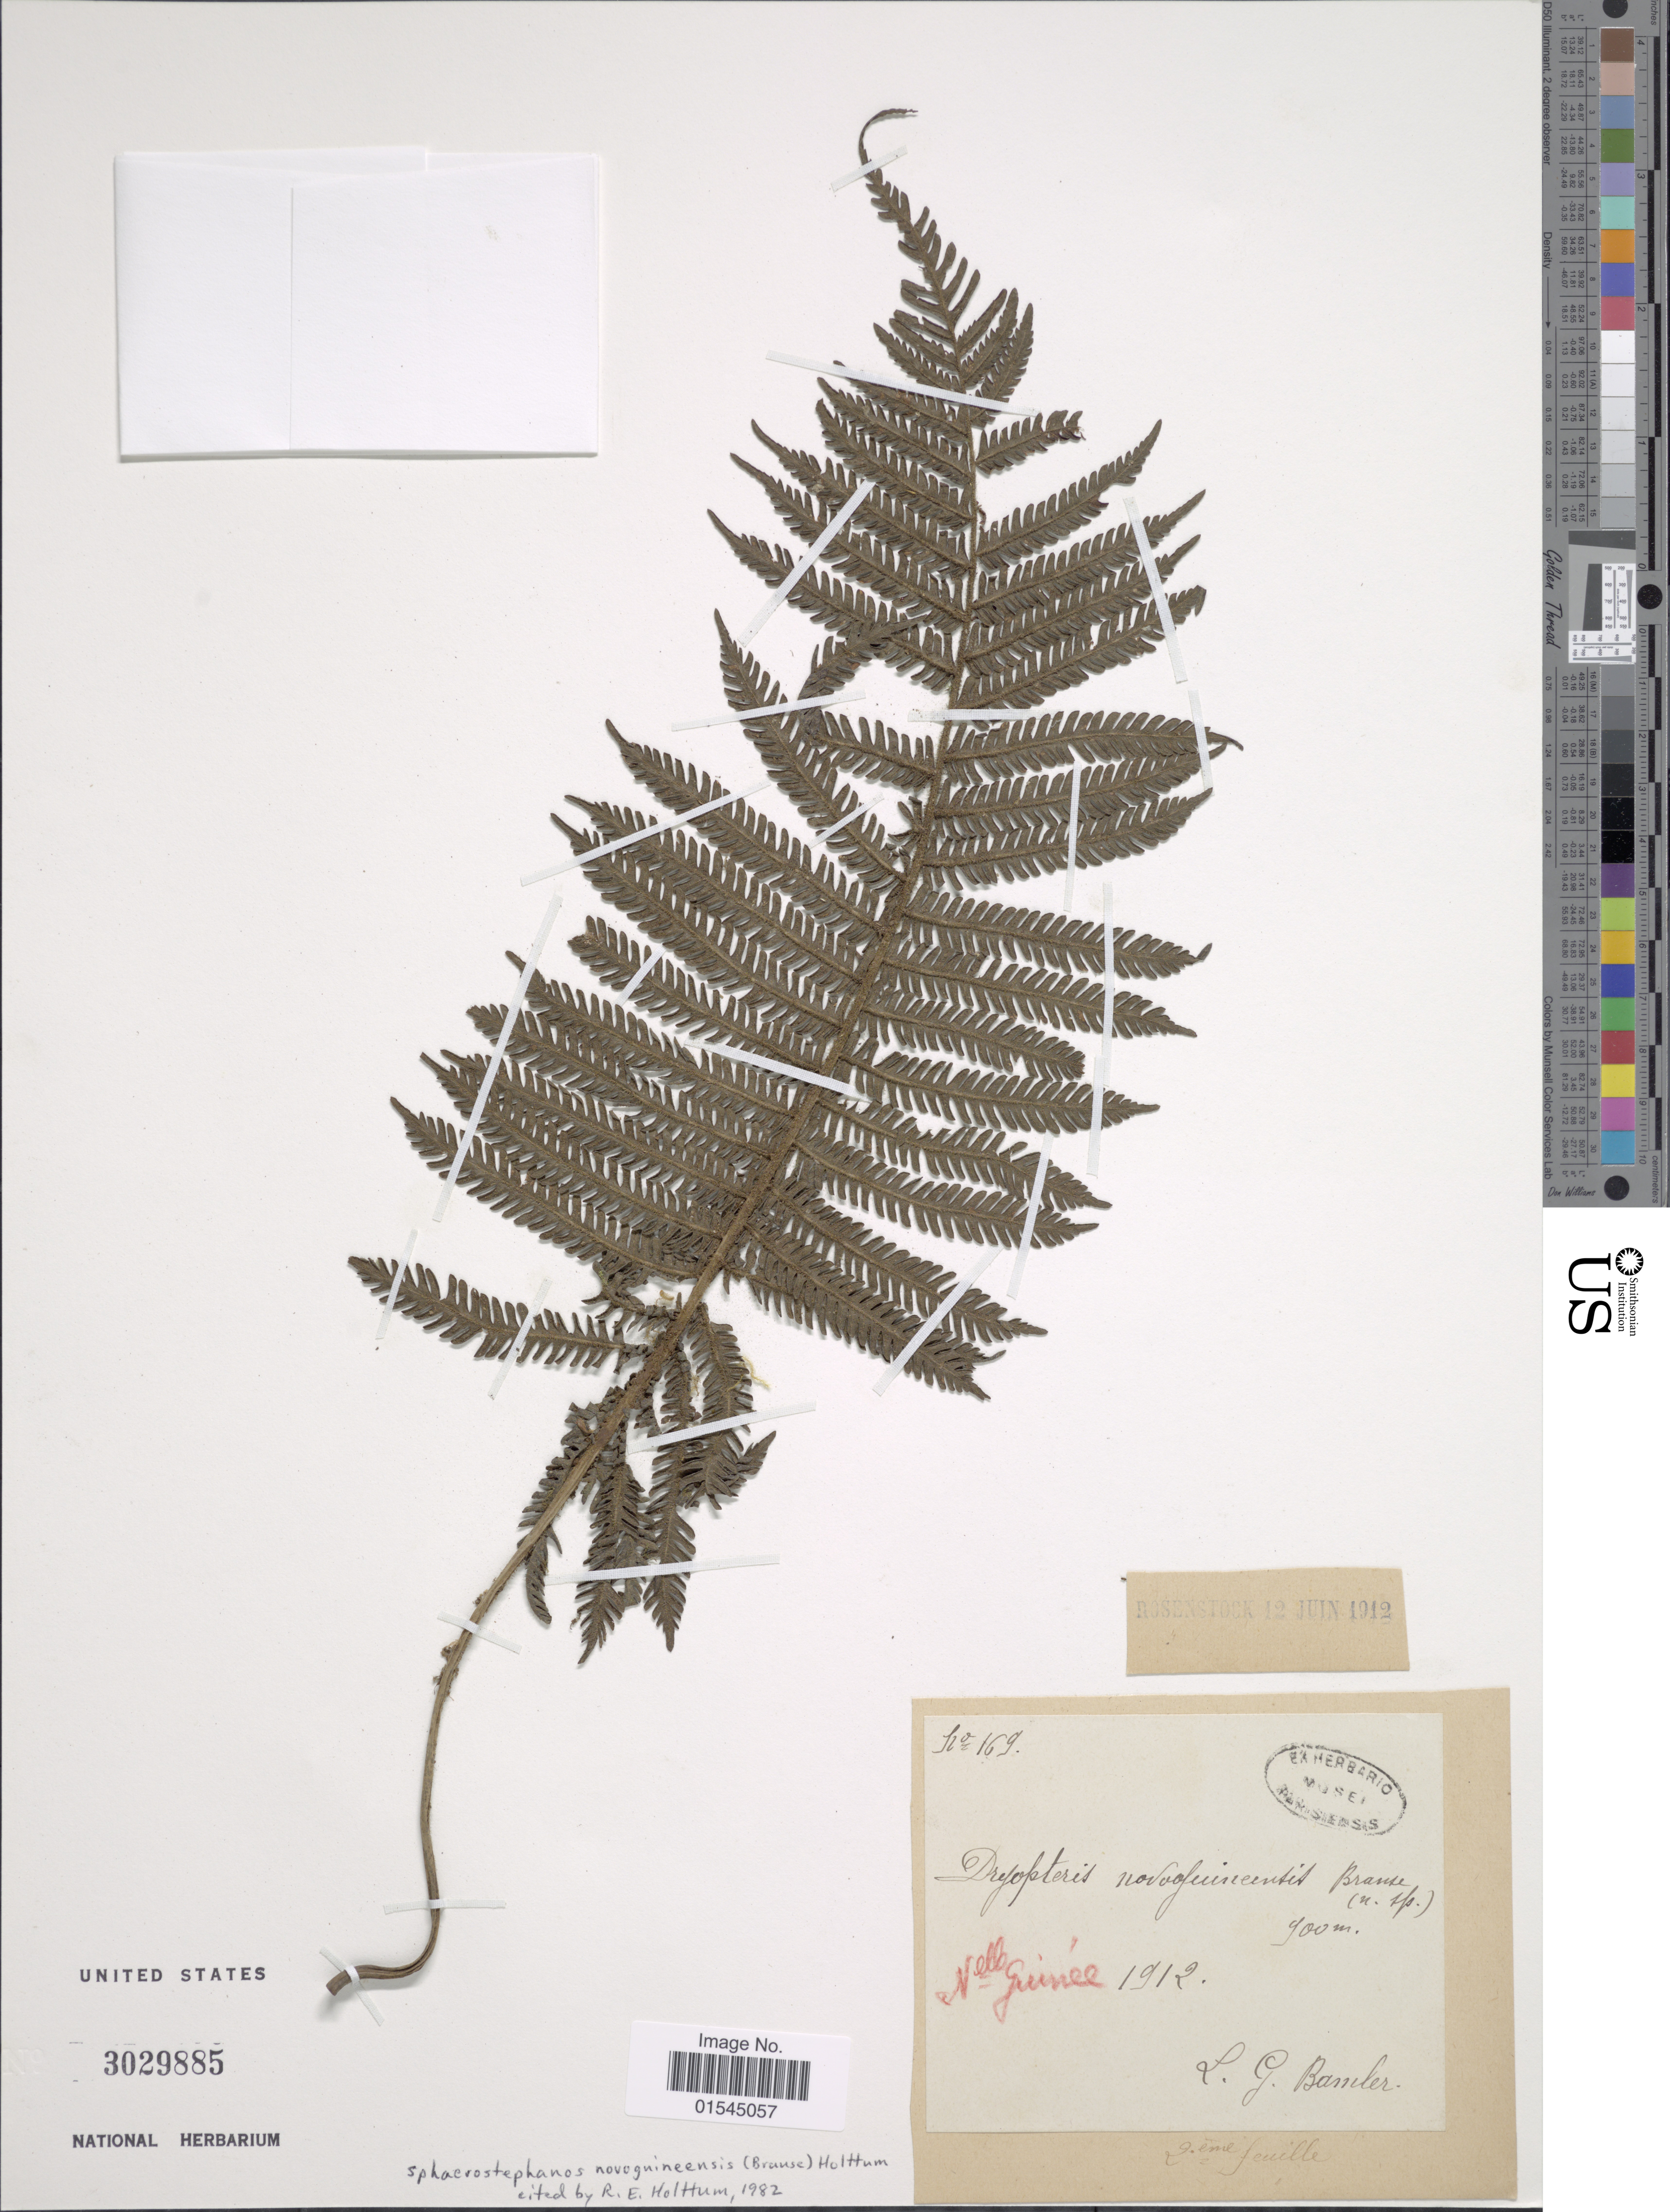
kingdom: Plantae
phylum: Tracheophyta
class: Polypodiopsida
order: Polypodiales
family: Thelypteridaceae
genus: Sphaerostephanos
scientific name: Sphaerostephanos novoguineensis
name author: (Brause) Holttum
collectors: G. Bamler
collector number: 169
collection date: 1912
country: Papua New Guinea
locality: Nelle Guinée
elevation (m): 900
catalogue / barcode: US 3029885